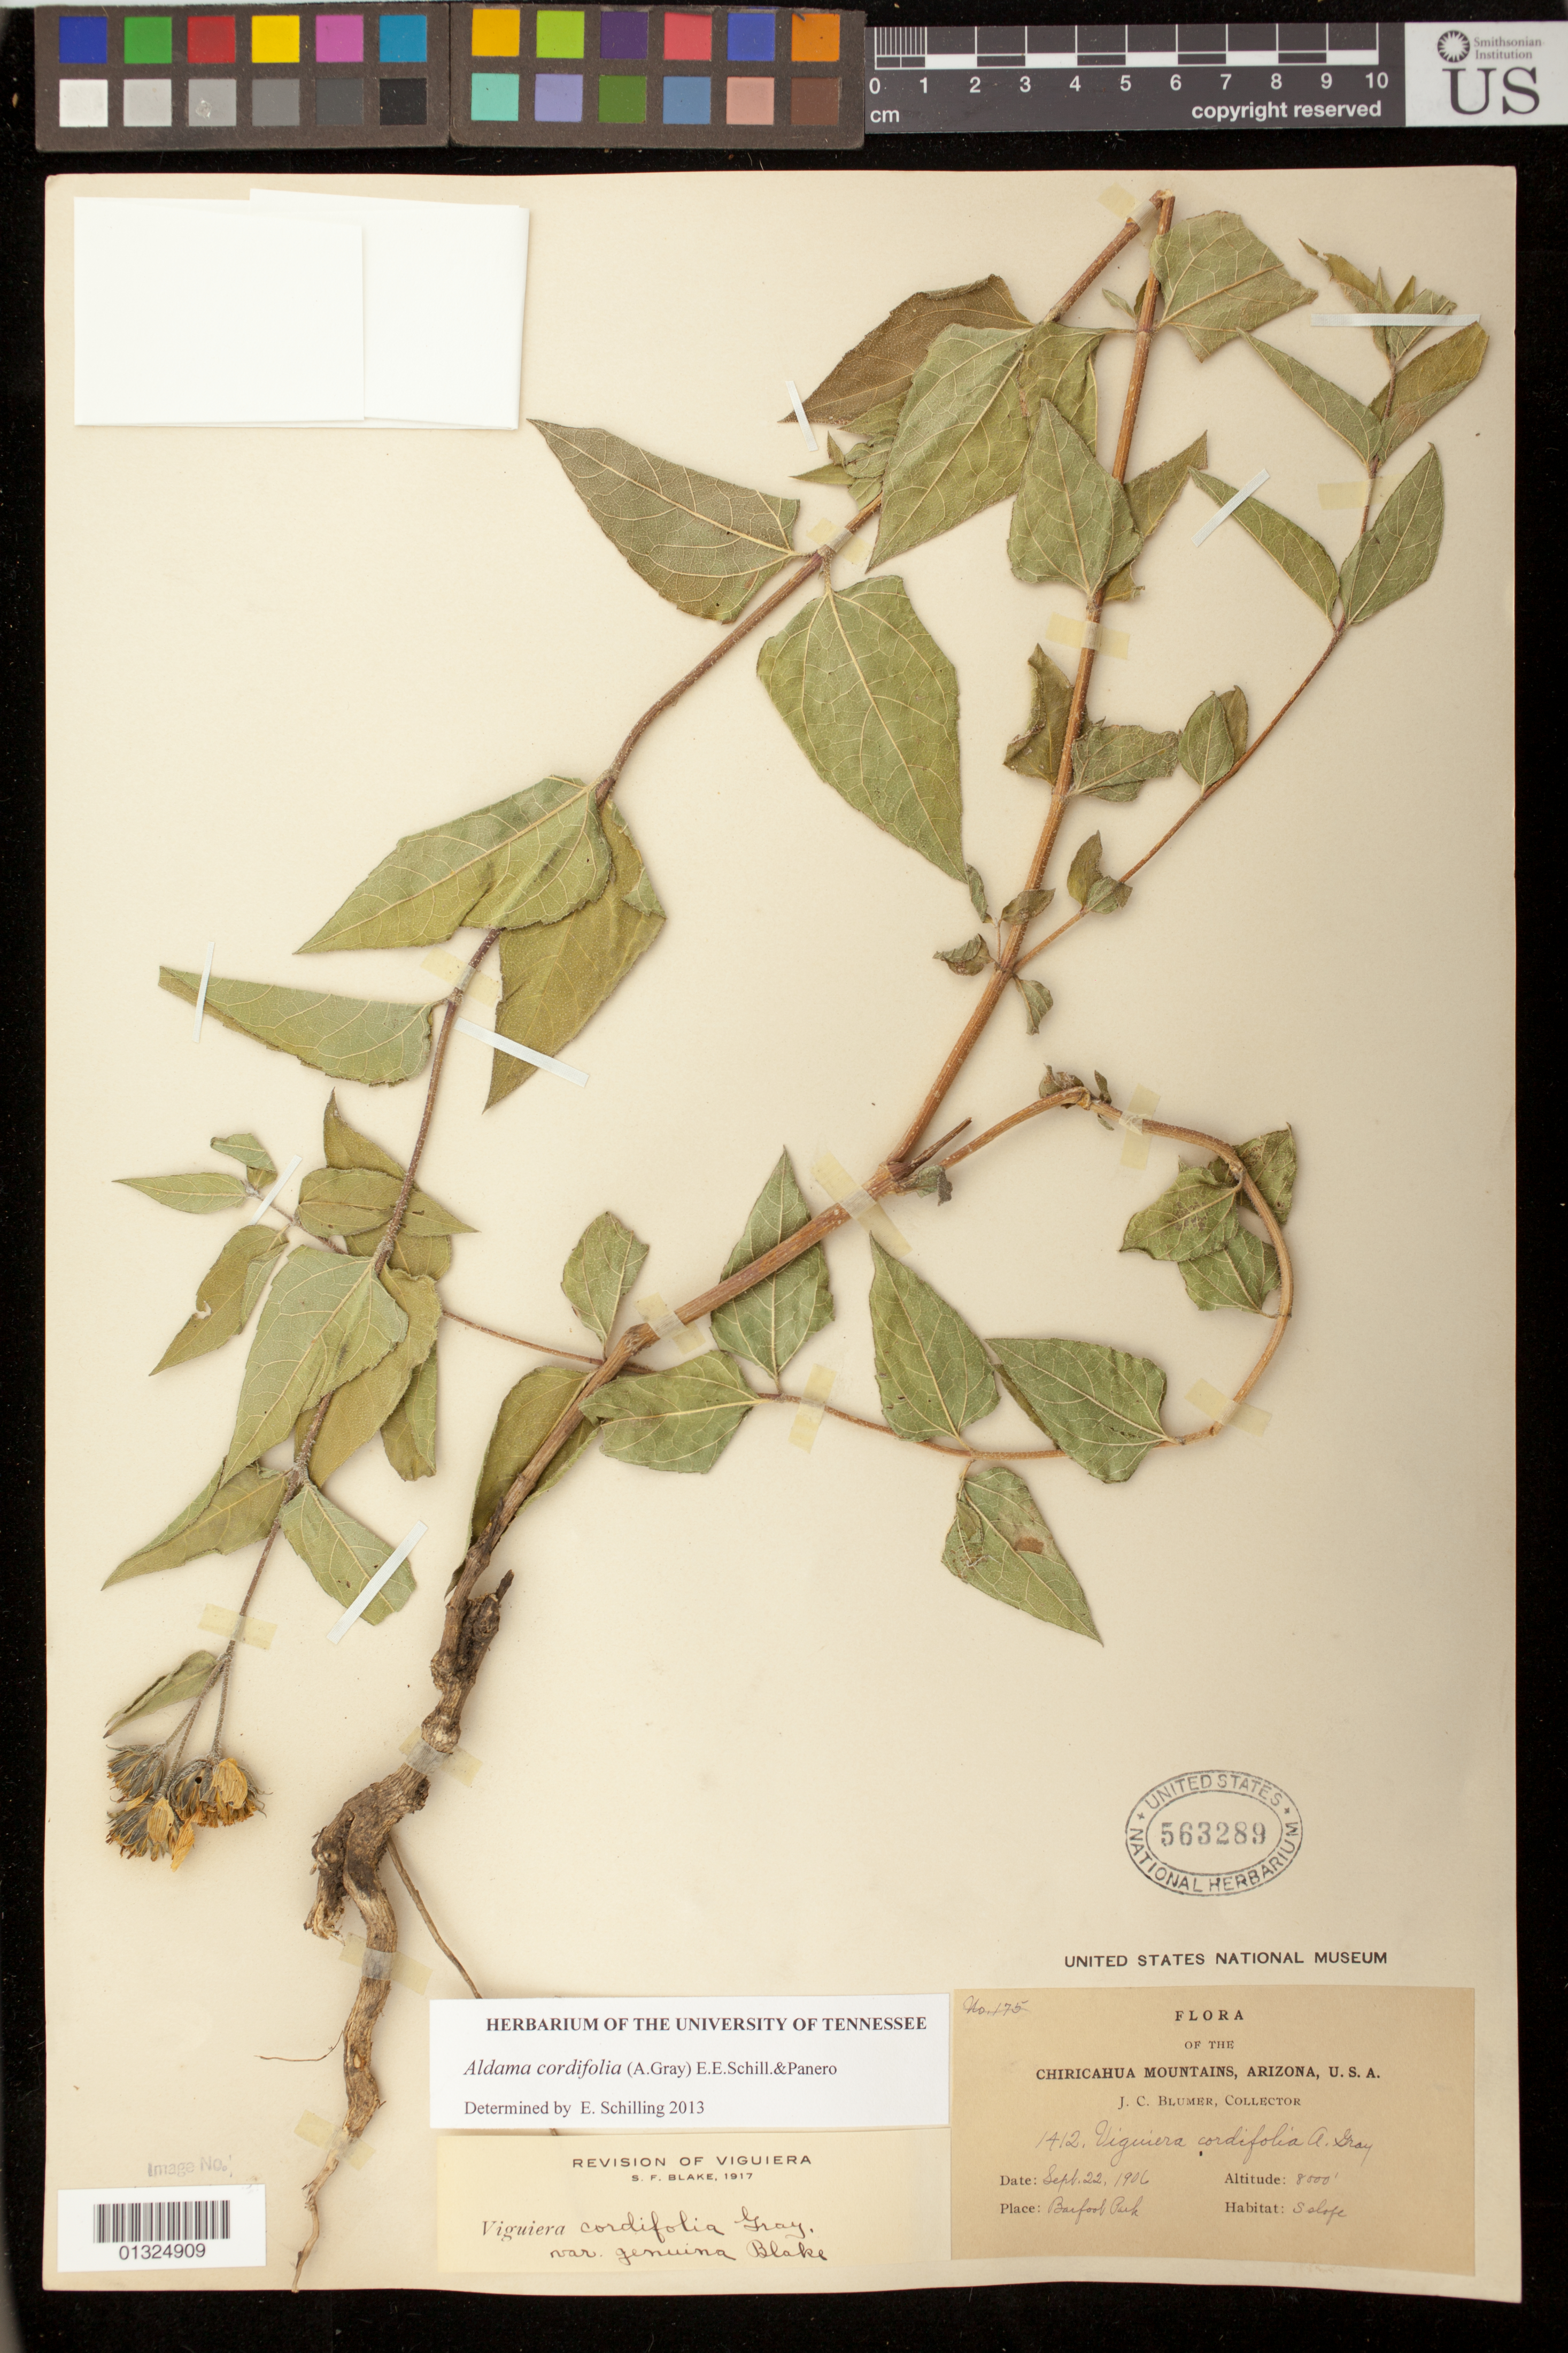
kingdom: Plantae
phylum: Tracheophyta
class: Magnoliopsida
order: Asterales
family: Asteraceae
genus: Aldama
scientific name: Aldama cordifolia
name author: (A. Gray) E.E. Schill. & Panero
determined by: Schilling, E. E.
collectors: J. C. Blumer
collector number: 175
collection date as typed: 22 Sep 1906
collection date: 1906-09-22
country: United States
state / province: Arizona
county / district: Cochise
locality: Chiricahua Mts., Barfoot Park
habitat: South slope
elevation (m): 2438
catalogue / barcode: US 563289